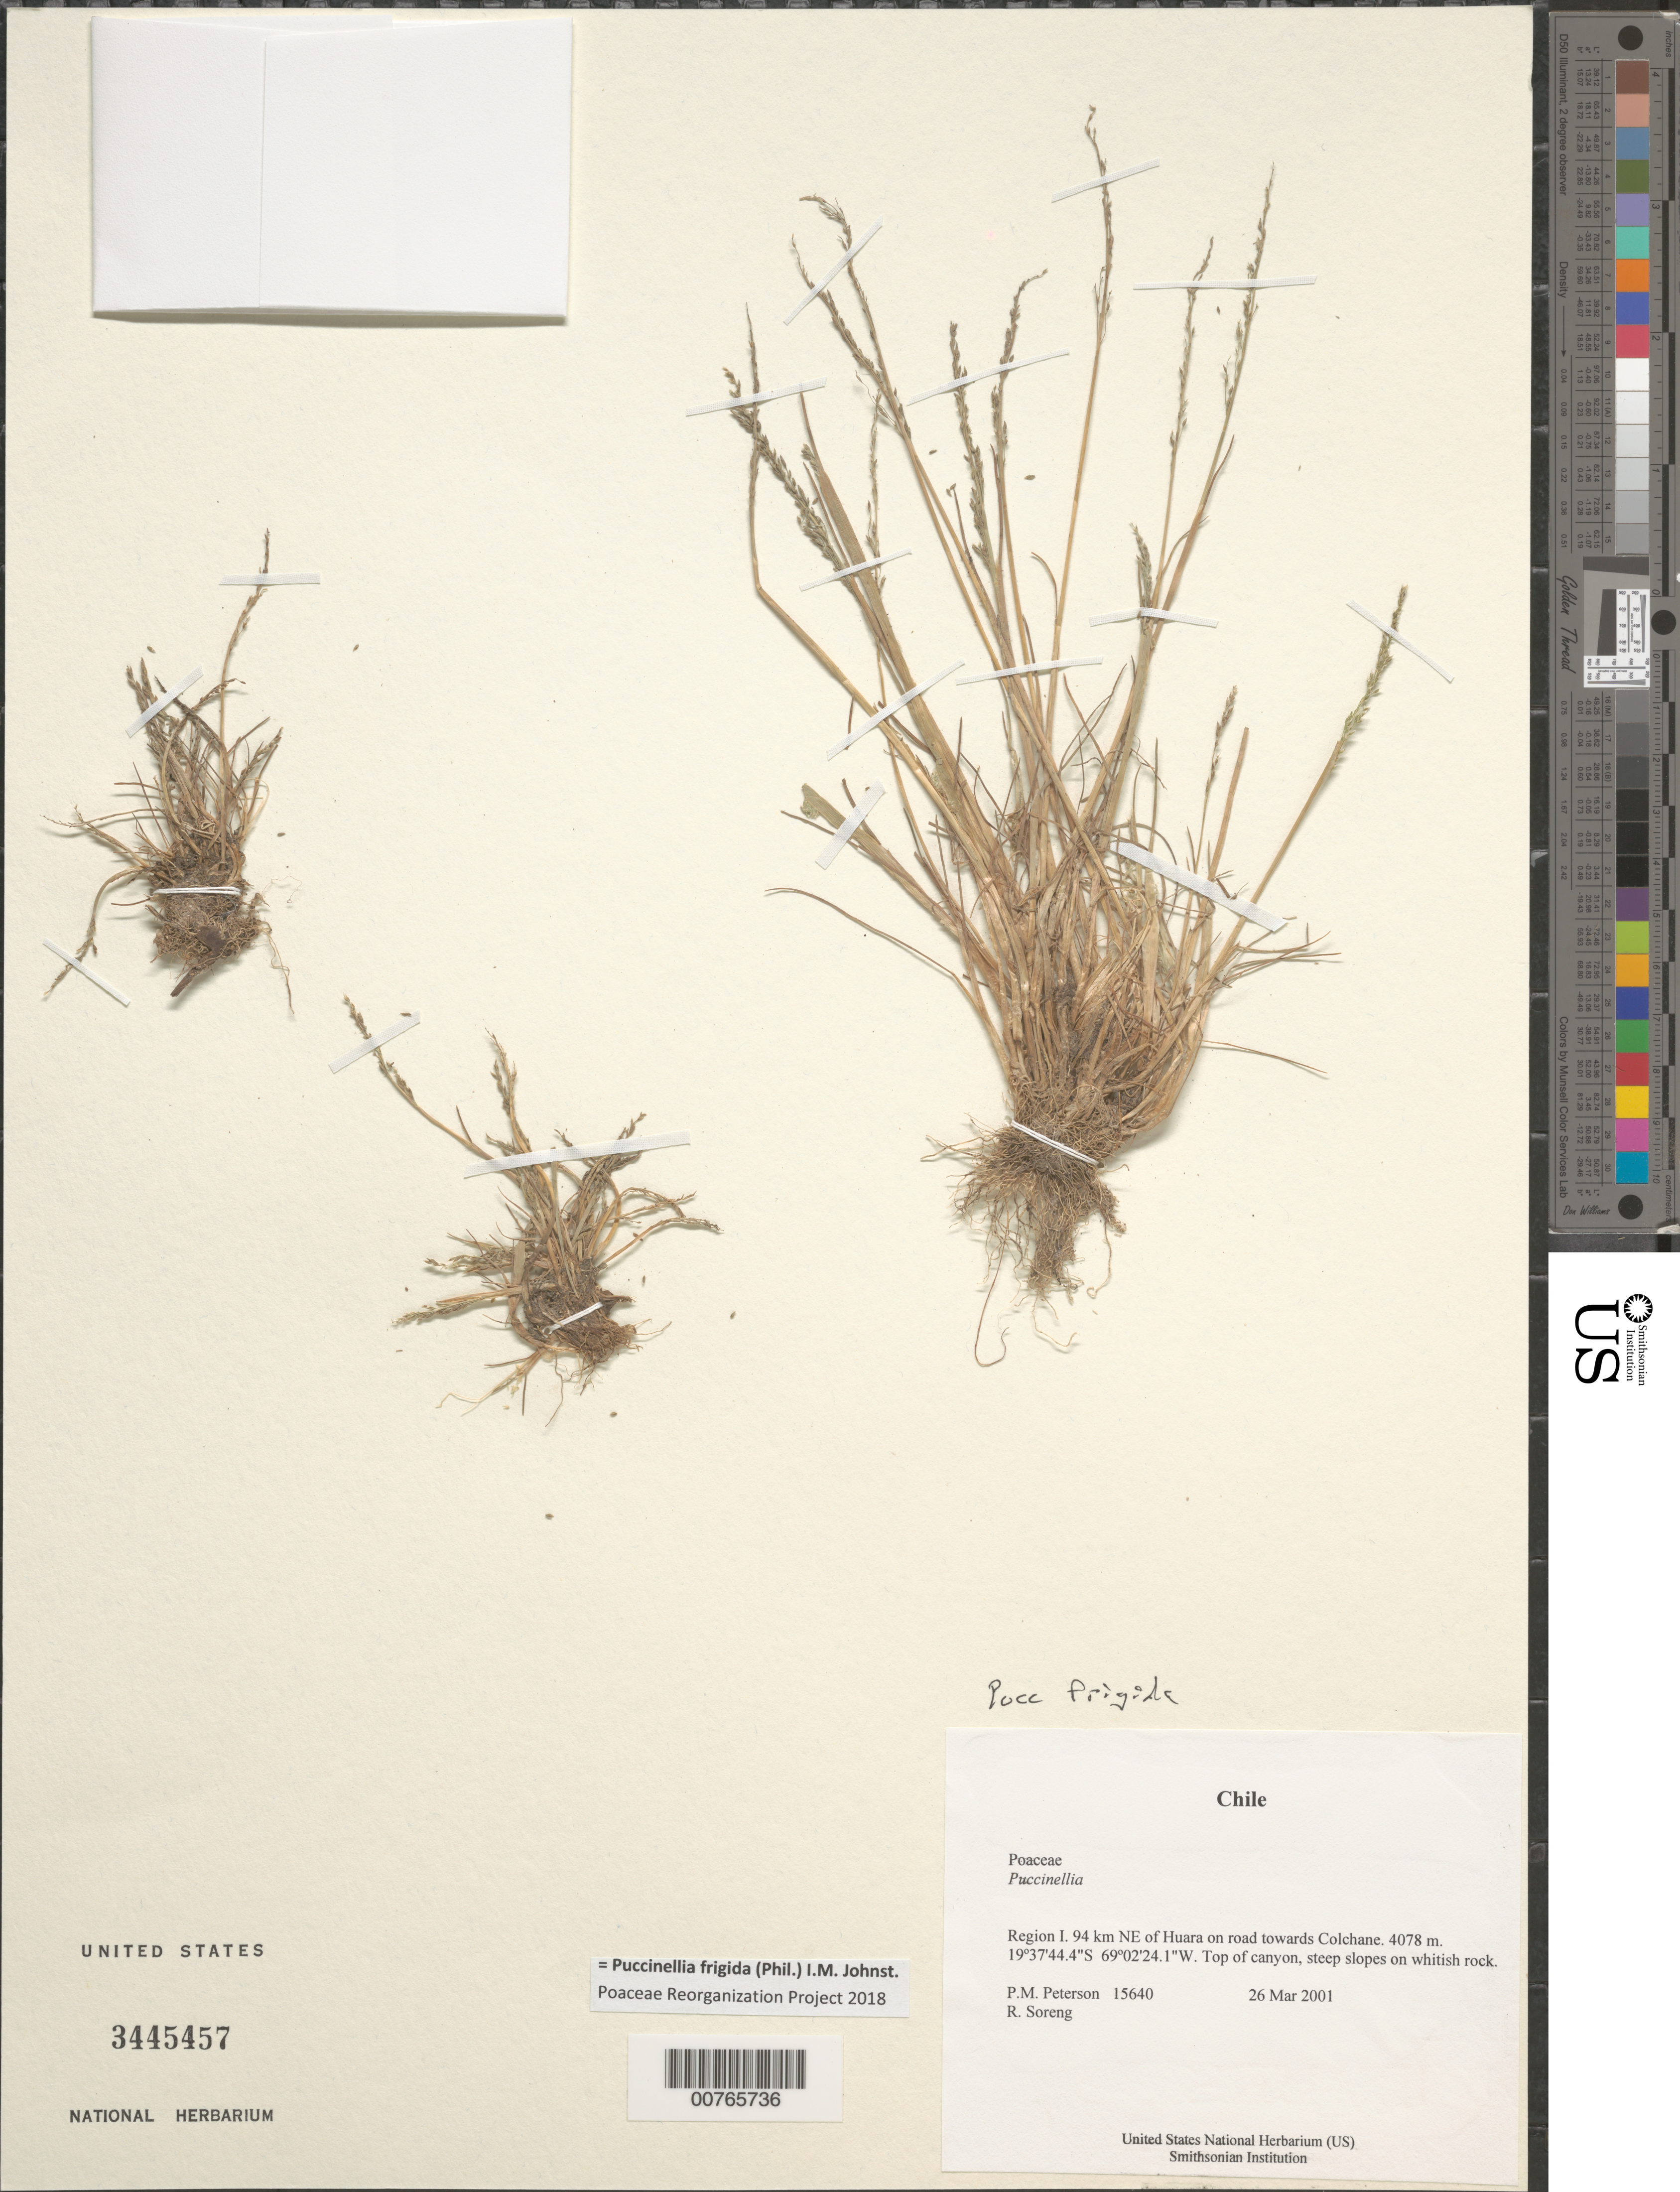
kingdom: Plantae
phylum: Tracheophyta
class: Liliopsida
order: Poales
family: Poaceae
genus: Puccinellia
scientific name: Puccinellia frigida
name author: (Phil.) I.M. Johnst.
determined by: Poaceae Reorganization Project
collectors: P. M. Peterson & R. J. Soreng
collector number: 15640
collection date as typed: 26 Mar 2001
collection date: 2001-03-26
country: Chile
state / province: Tarapacá (I)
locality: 94 km NE of Huara on road towards Colchane.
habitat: Top of canyon, steep slopes on whitish rock.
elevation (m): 4078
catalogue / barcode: US 3445457